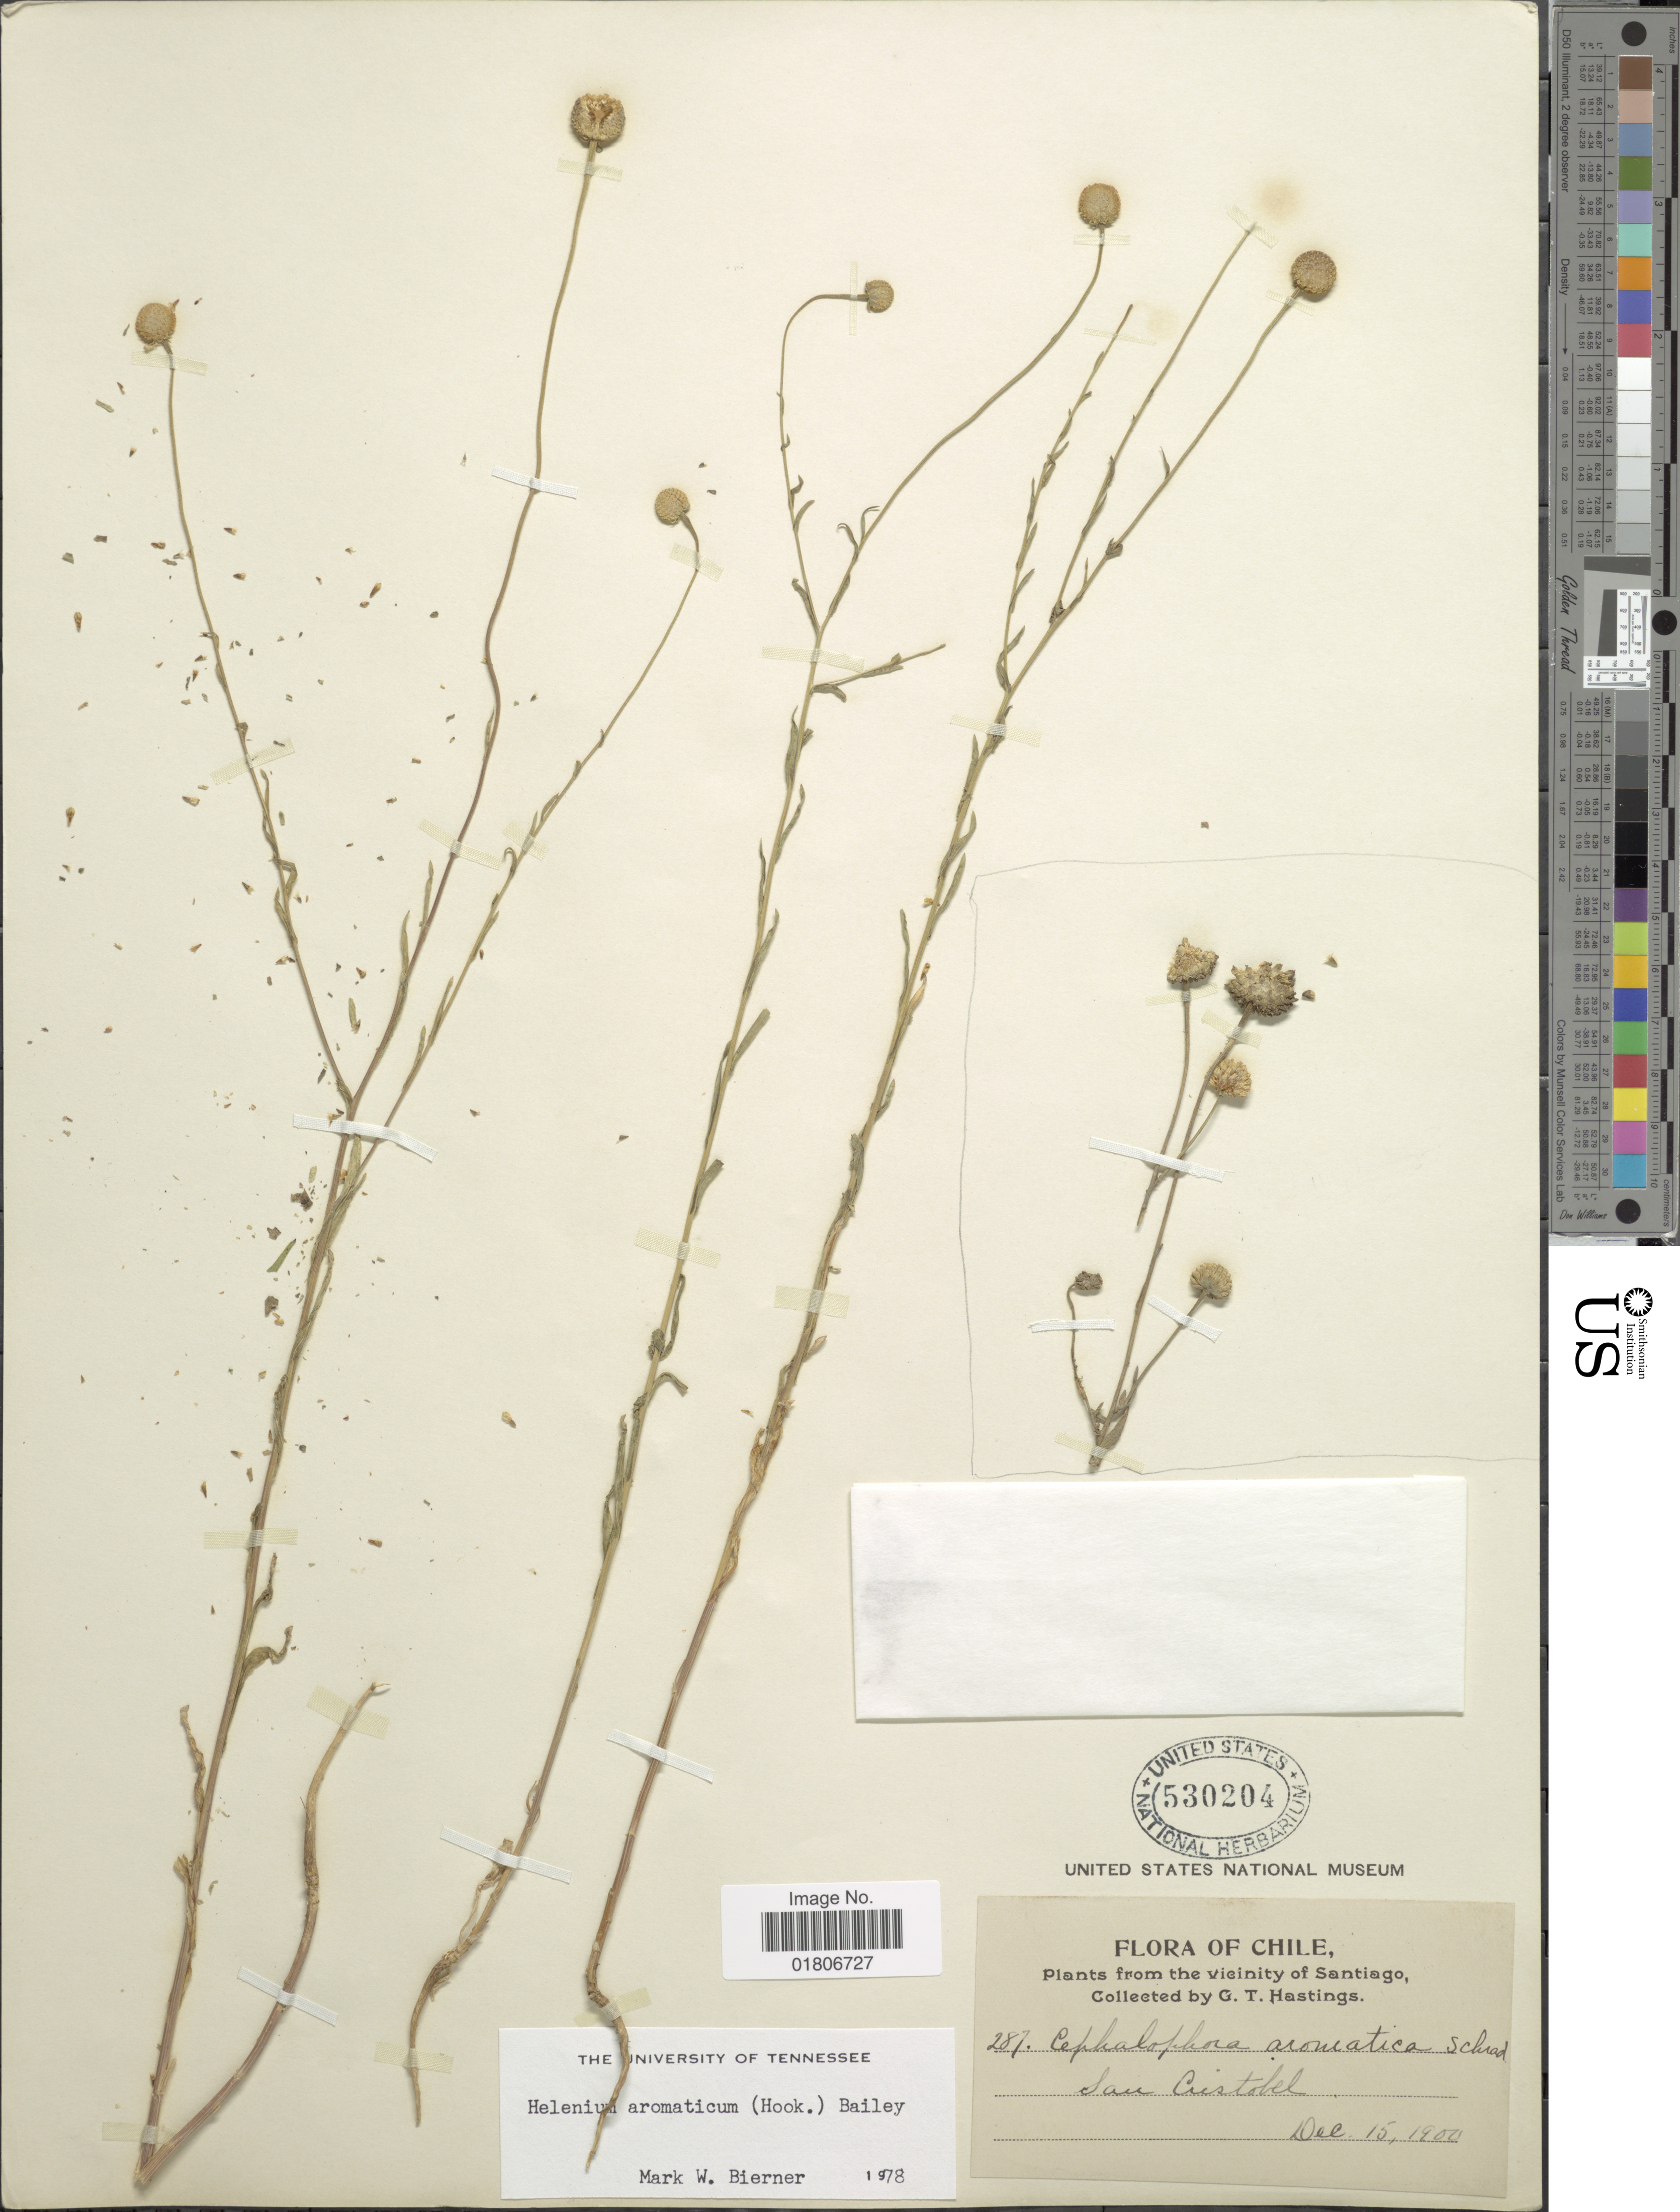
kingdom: Plantae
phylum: Tracheophyta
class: Magnoliopsida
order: Asterales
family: Asteraceae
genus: Helenium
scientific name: Helenium aromaticum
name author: (Hook.) L.H. Bailey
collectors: G. Hastings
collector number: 287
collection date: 1900-12-15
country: Chile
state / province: Región Metropolitana (RM)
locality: Vicinity of Santiago. San Cristobel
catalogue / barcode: US 530204